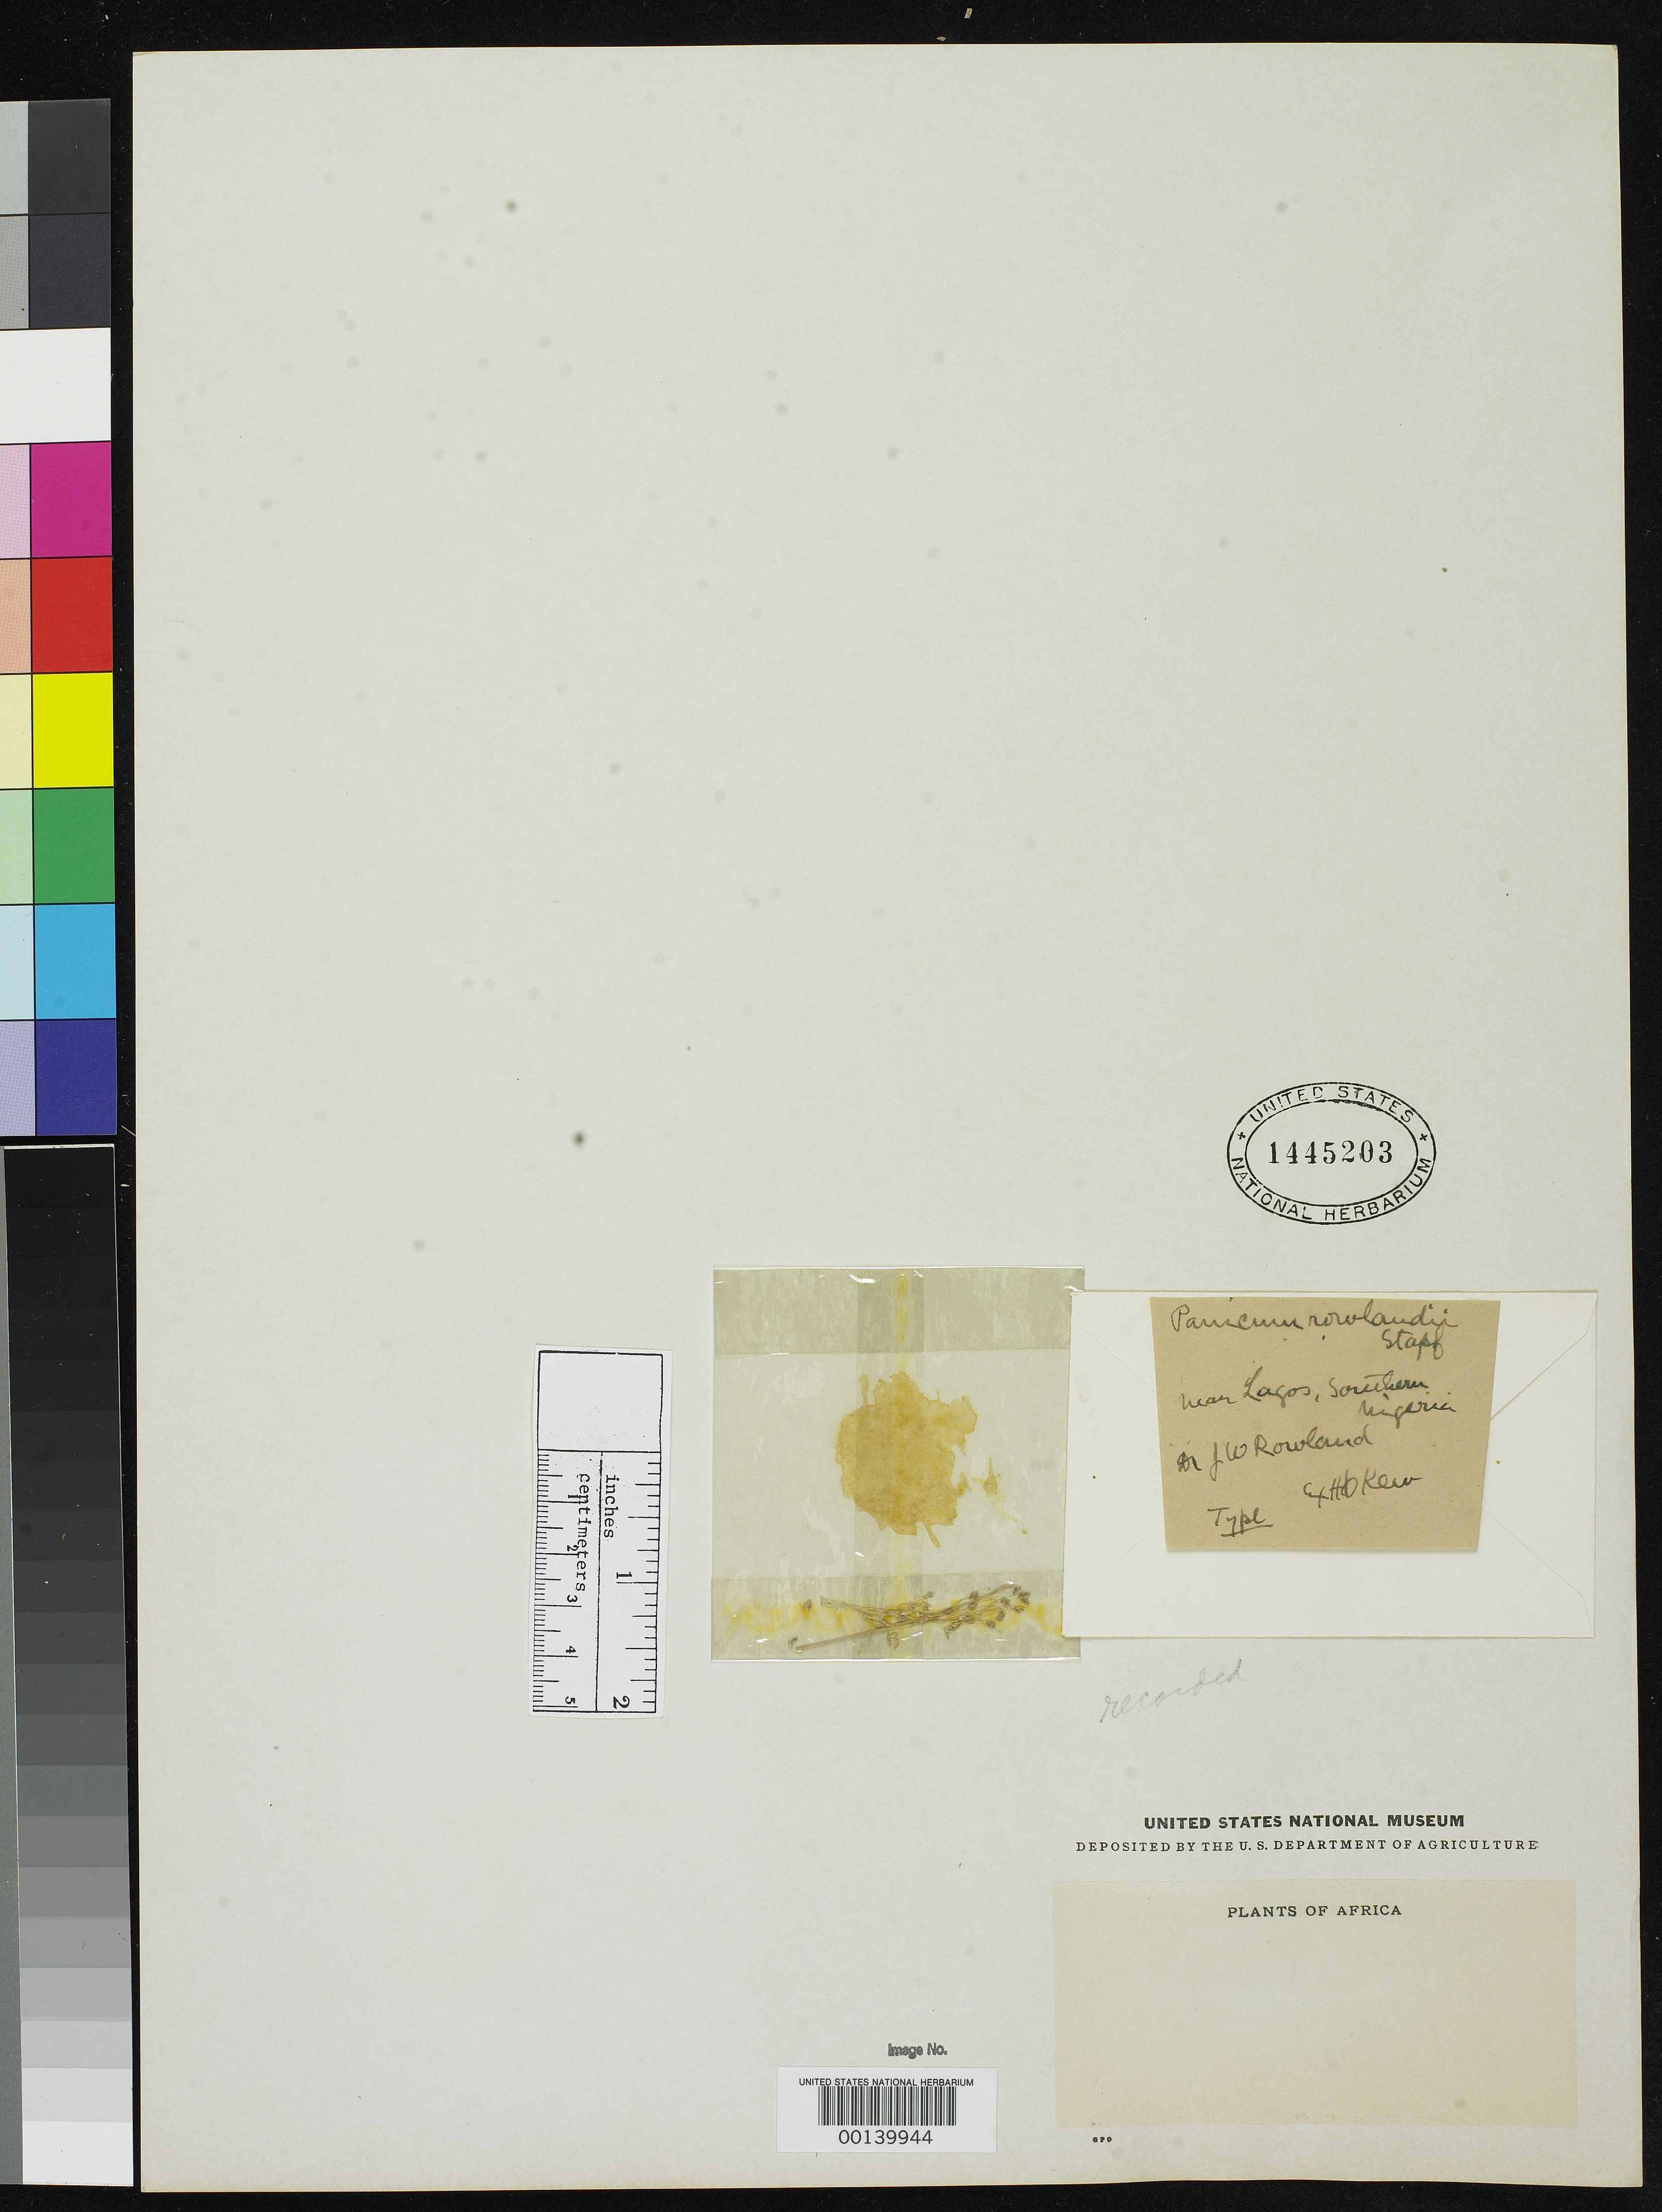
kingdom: Plantae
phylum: Tracheophyta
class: Liliopsida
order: Poales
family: Poaceae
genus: Panicum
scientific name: Panicum rowlandii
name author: Stapf in Prain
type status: Type Fragment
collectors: J. Rowland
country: Nigeria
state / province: Lagos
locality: Near Lagos.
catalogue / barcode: US 1445203